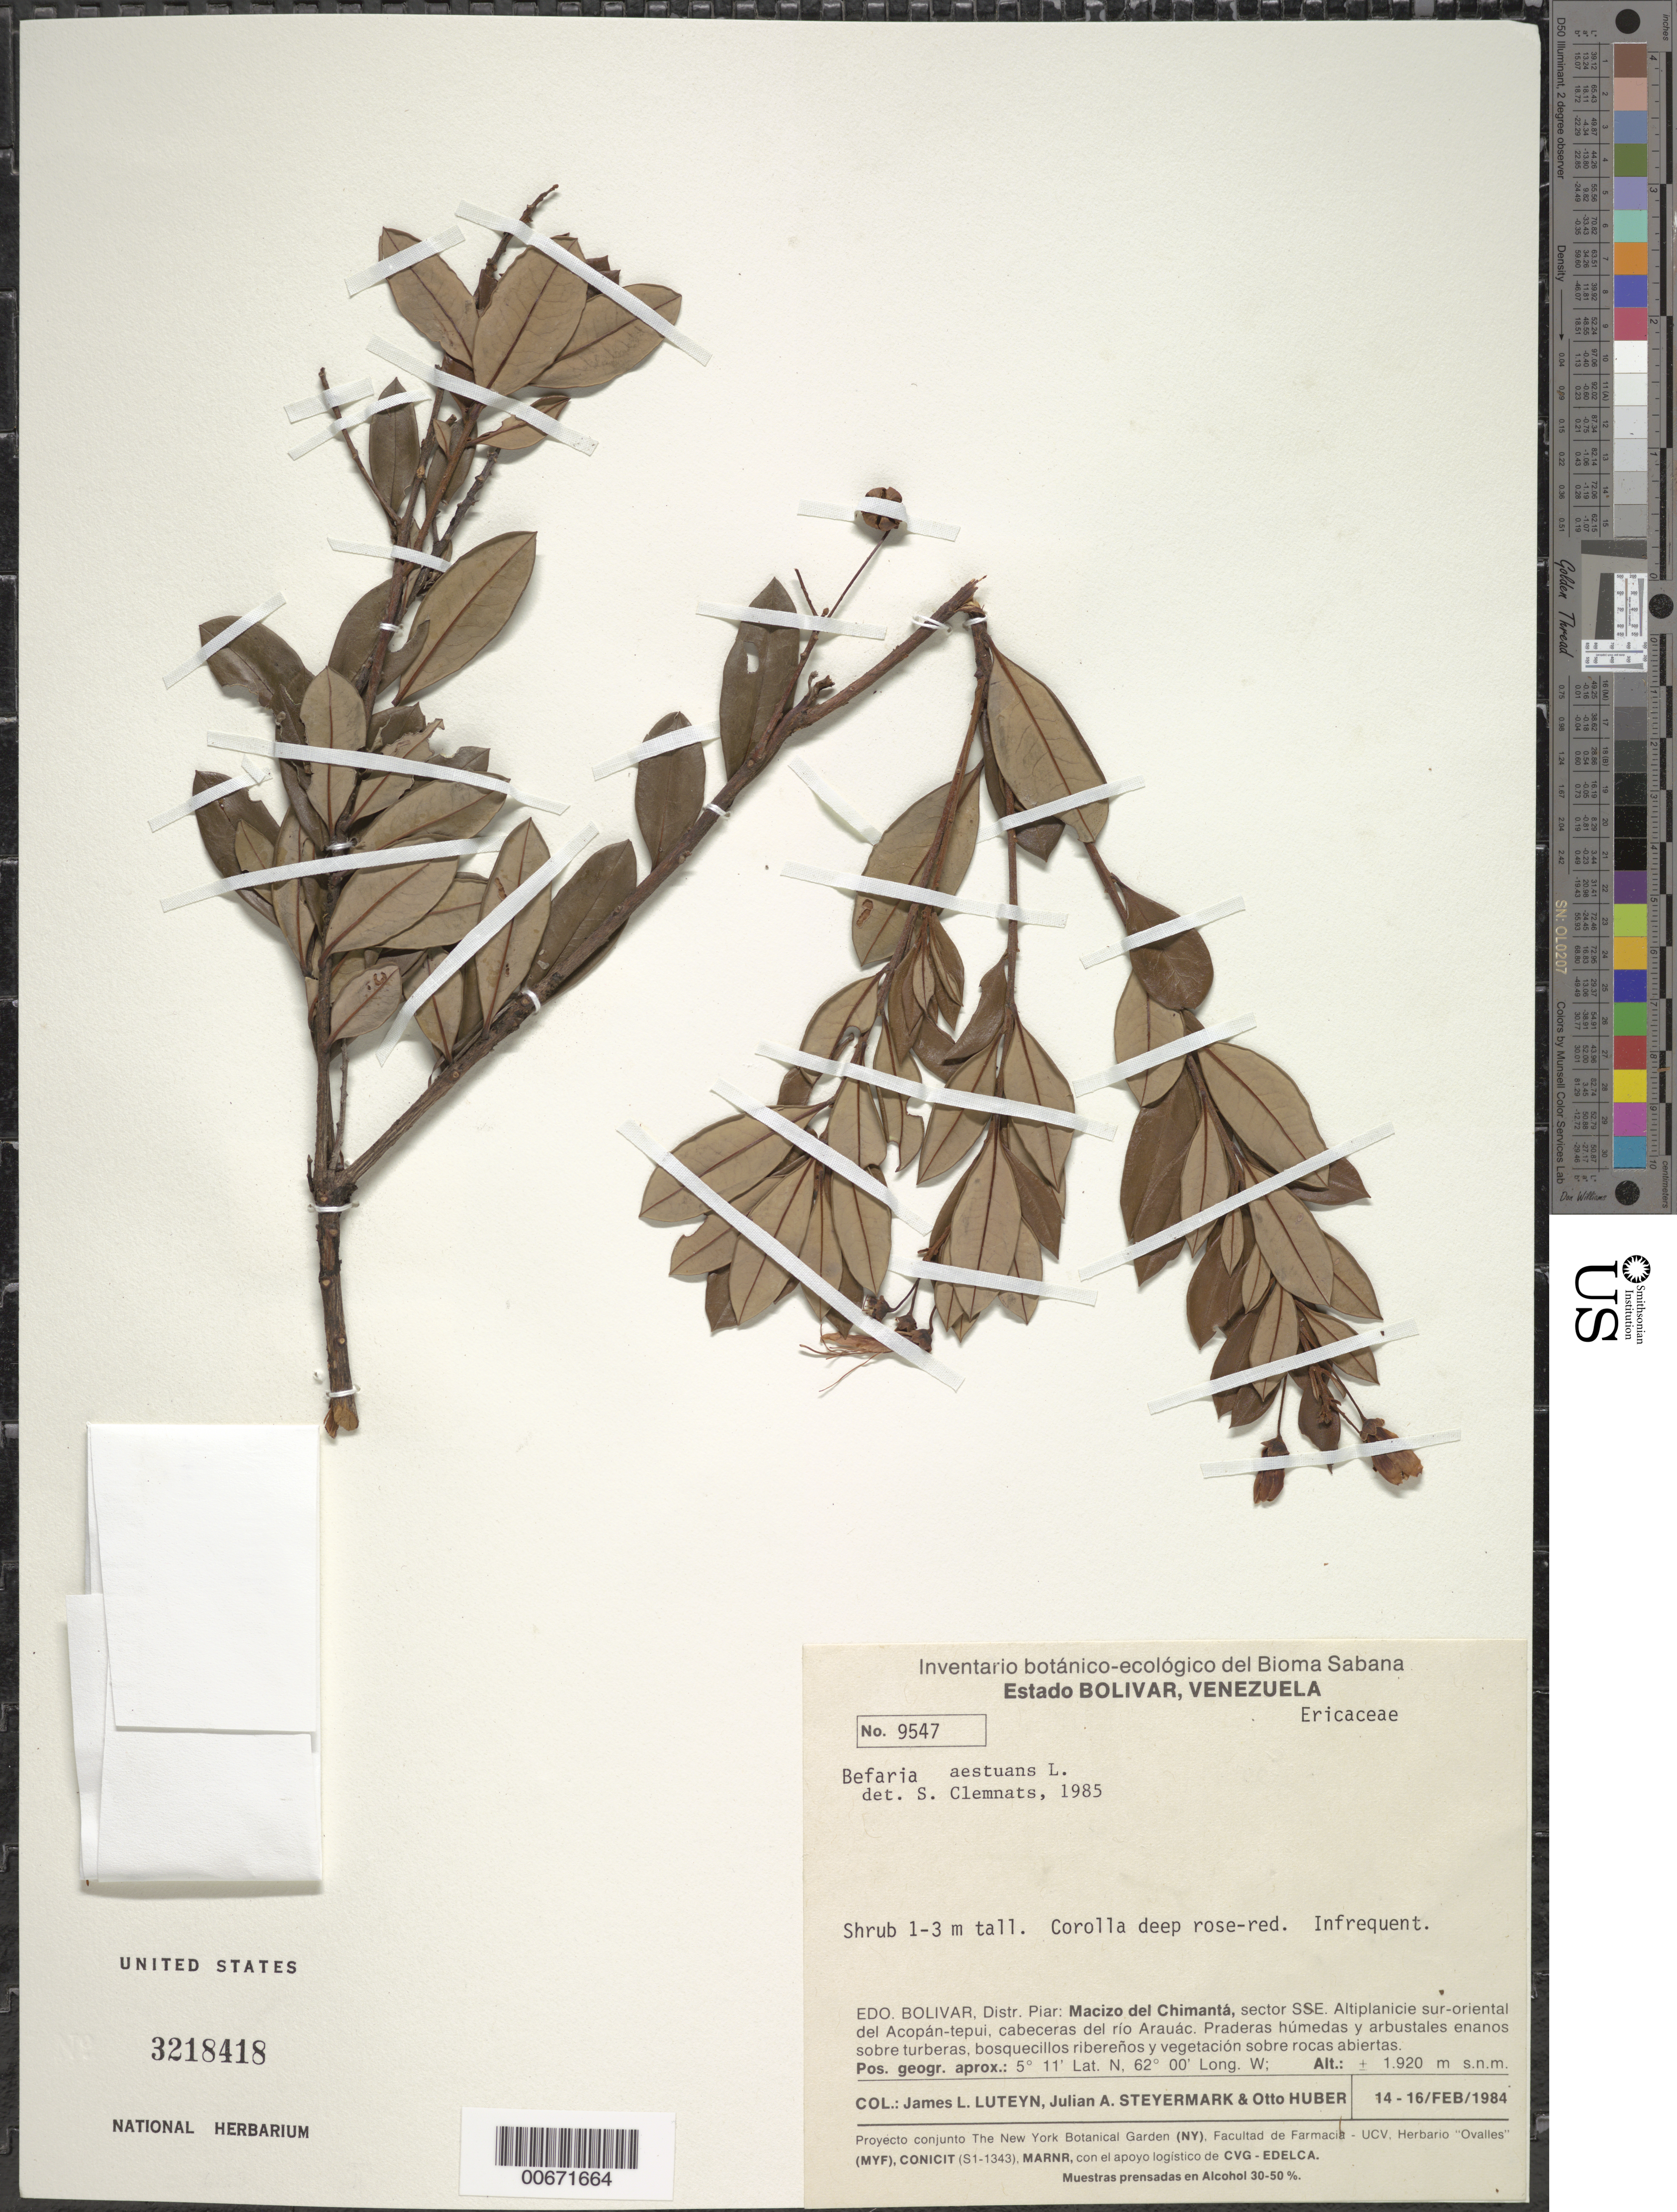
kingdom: Plantae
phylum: Tracheophyta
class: Magnoliopsida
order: Ericales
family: Ericaceae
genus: Bejaria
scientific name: Bejaria aestuans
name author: Mutis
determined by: Clements, S. E.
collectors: J. L. Luteyn, J. Steyermark & O. Huber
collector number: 9547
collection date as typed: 14-Feb-84 to 16-Feb-84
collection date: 1984-02-14/1984-02-16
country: Venezuela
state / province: Bolívar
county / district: Piar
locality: Macizo del Chimantá, sector SSE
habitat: Praderas húmedas y arbustales enanos sobre turberas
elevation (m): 1920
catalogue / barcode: US 3218418